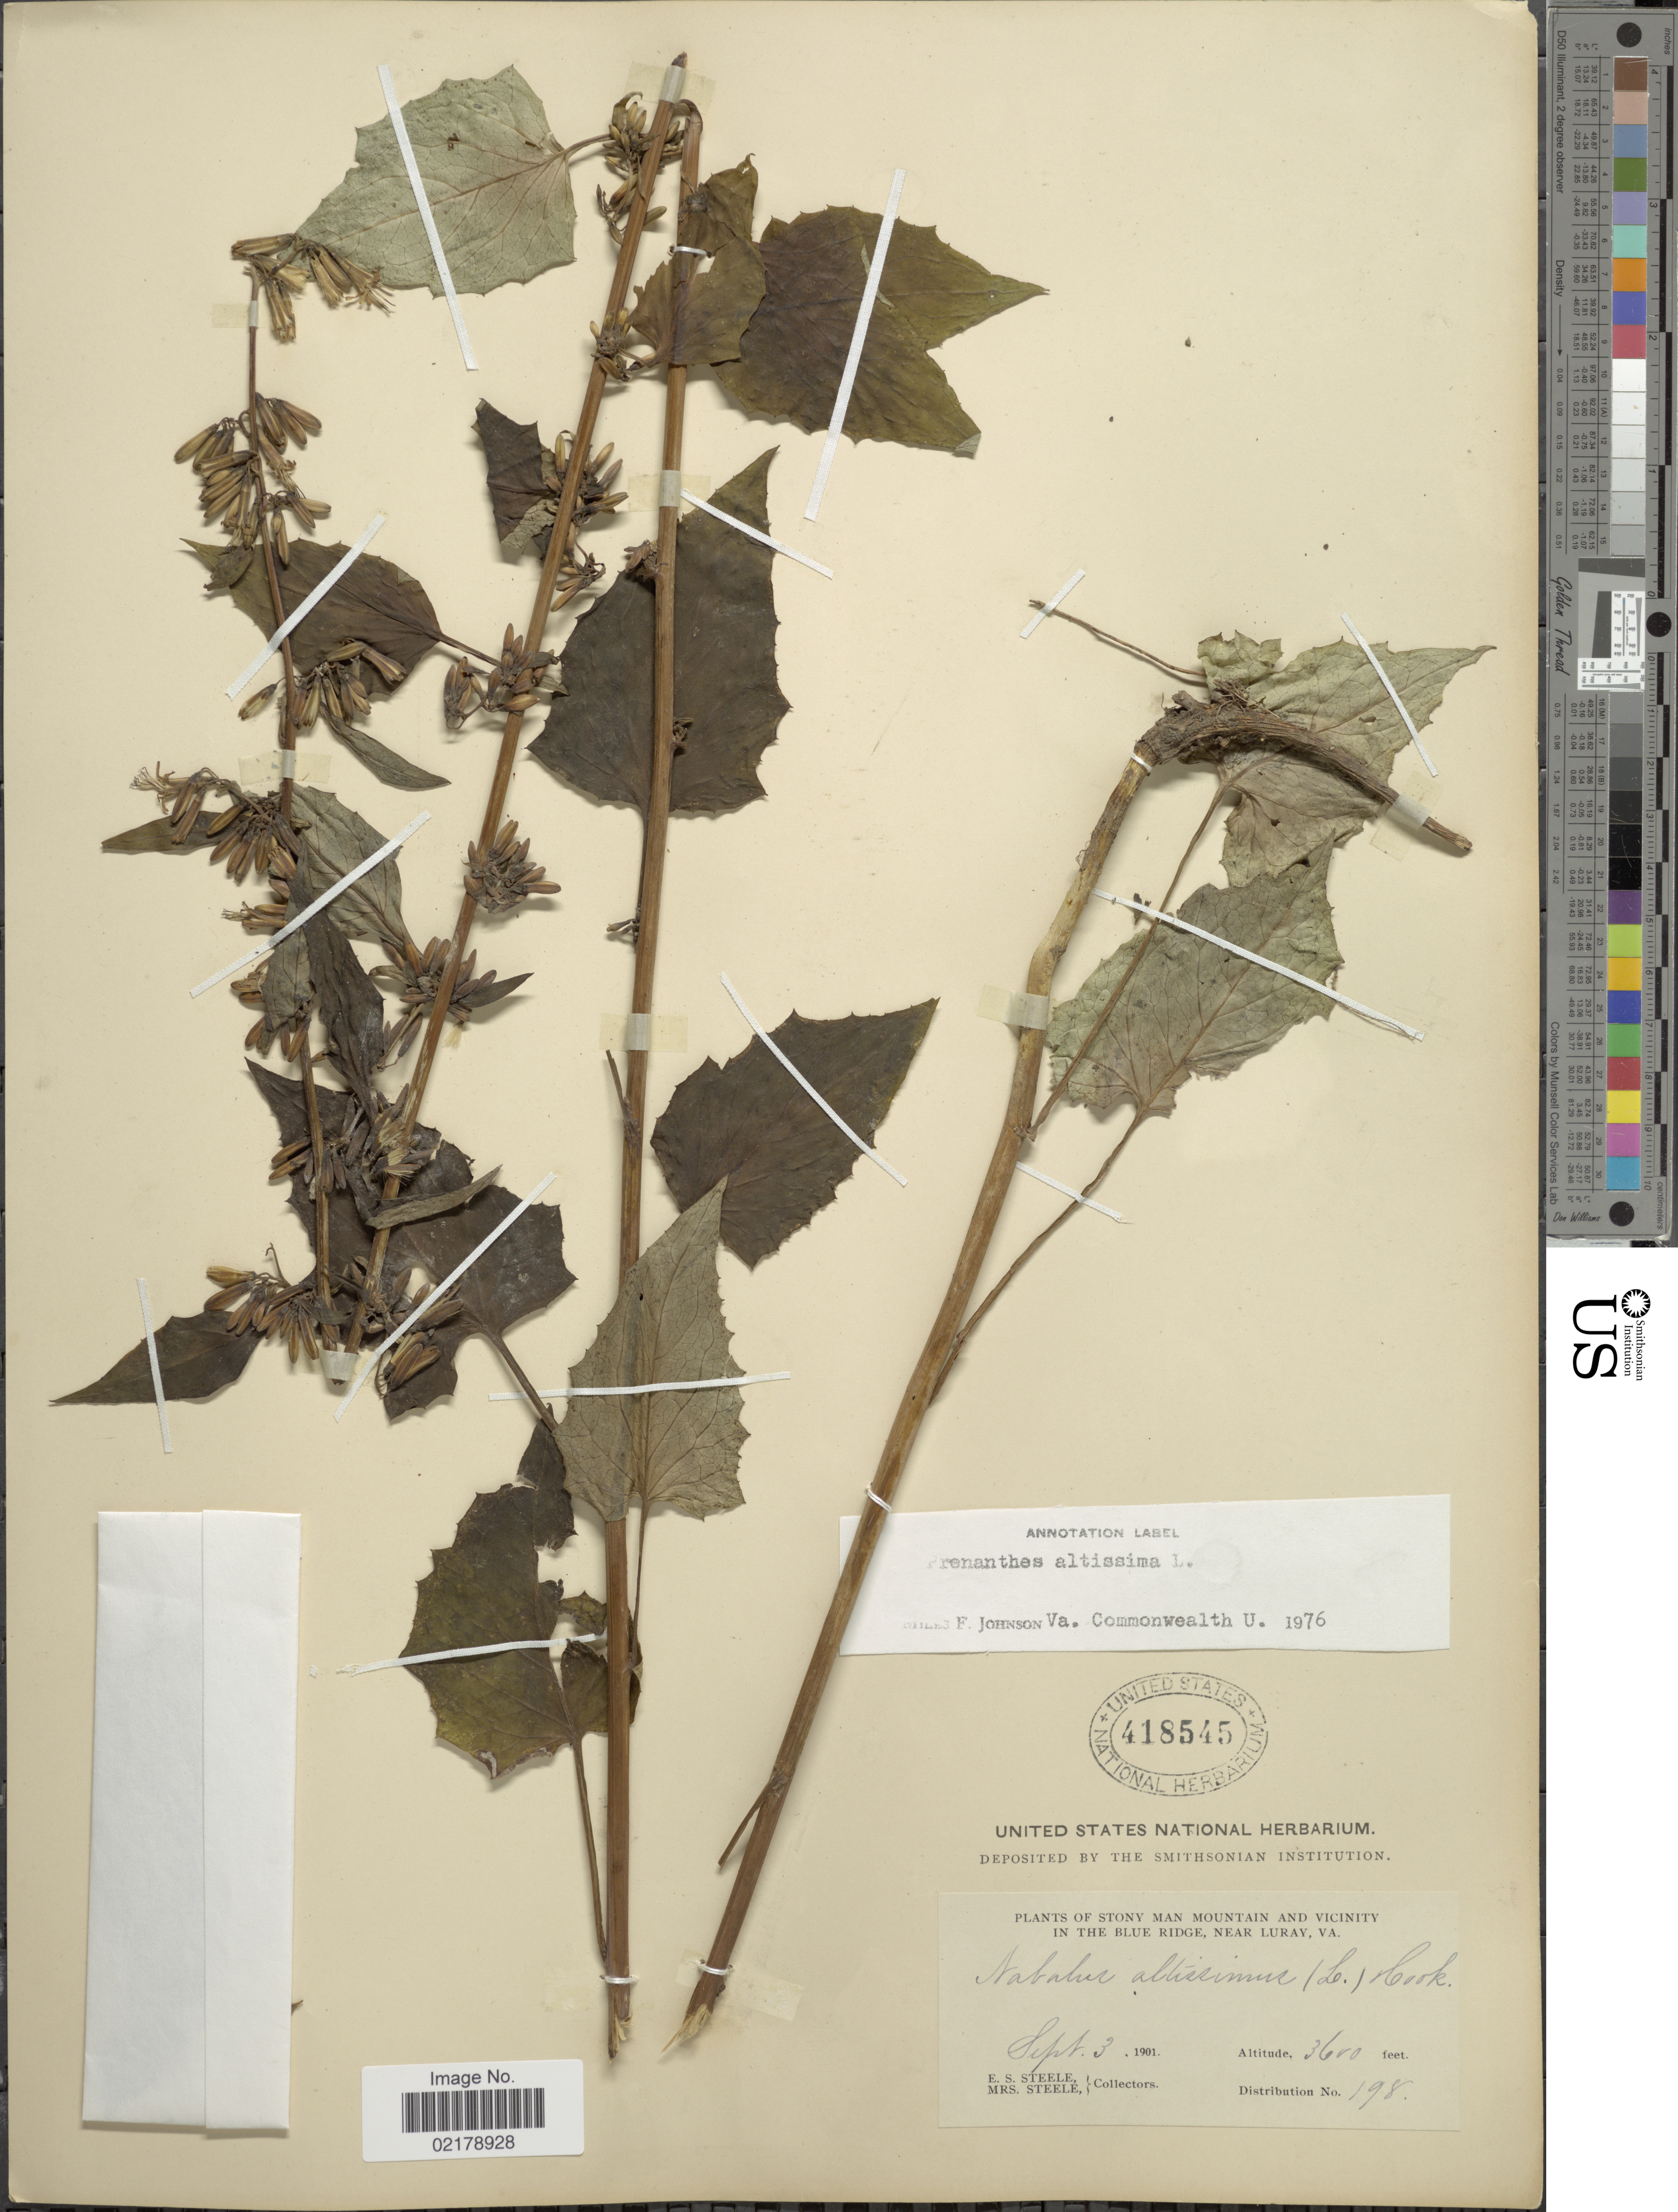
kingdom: Plantae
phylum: Tracheophyta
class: Magnoliopsida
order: Asterales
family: Asteraceae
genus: Nabalus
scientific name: Nabalus altissimus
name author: (L.) Hook.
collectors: E. Steele & Mrs. E. S. Steele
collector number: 198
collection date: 1901-09-03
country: United States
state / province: Virginia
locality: Stony Man Mountain and Vicinity in the Blue Ridge, near Luray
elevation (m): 1097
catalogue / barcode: US 418545